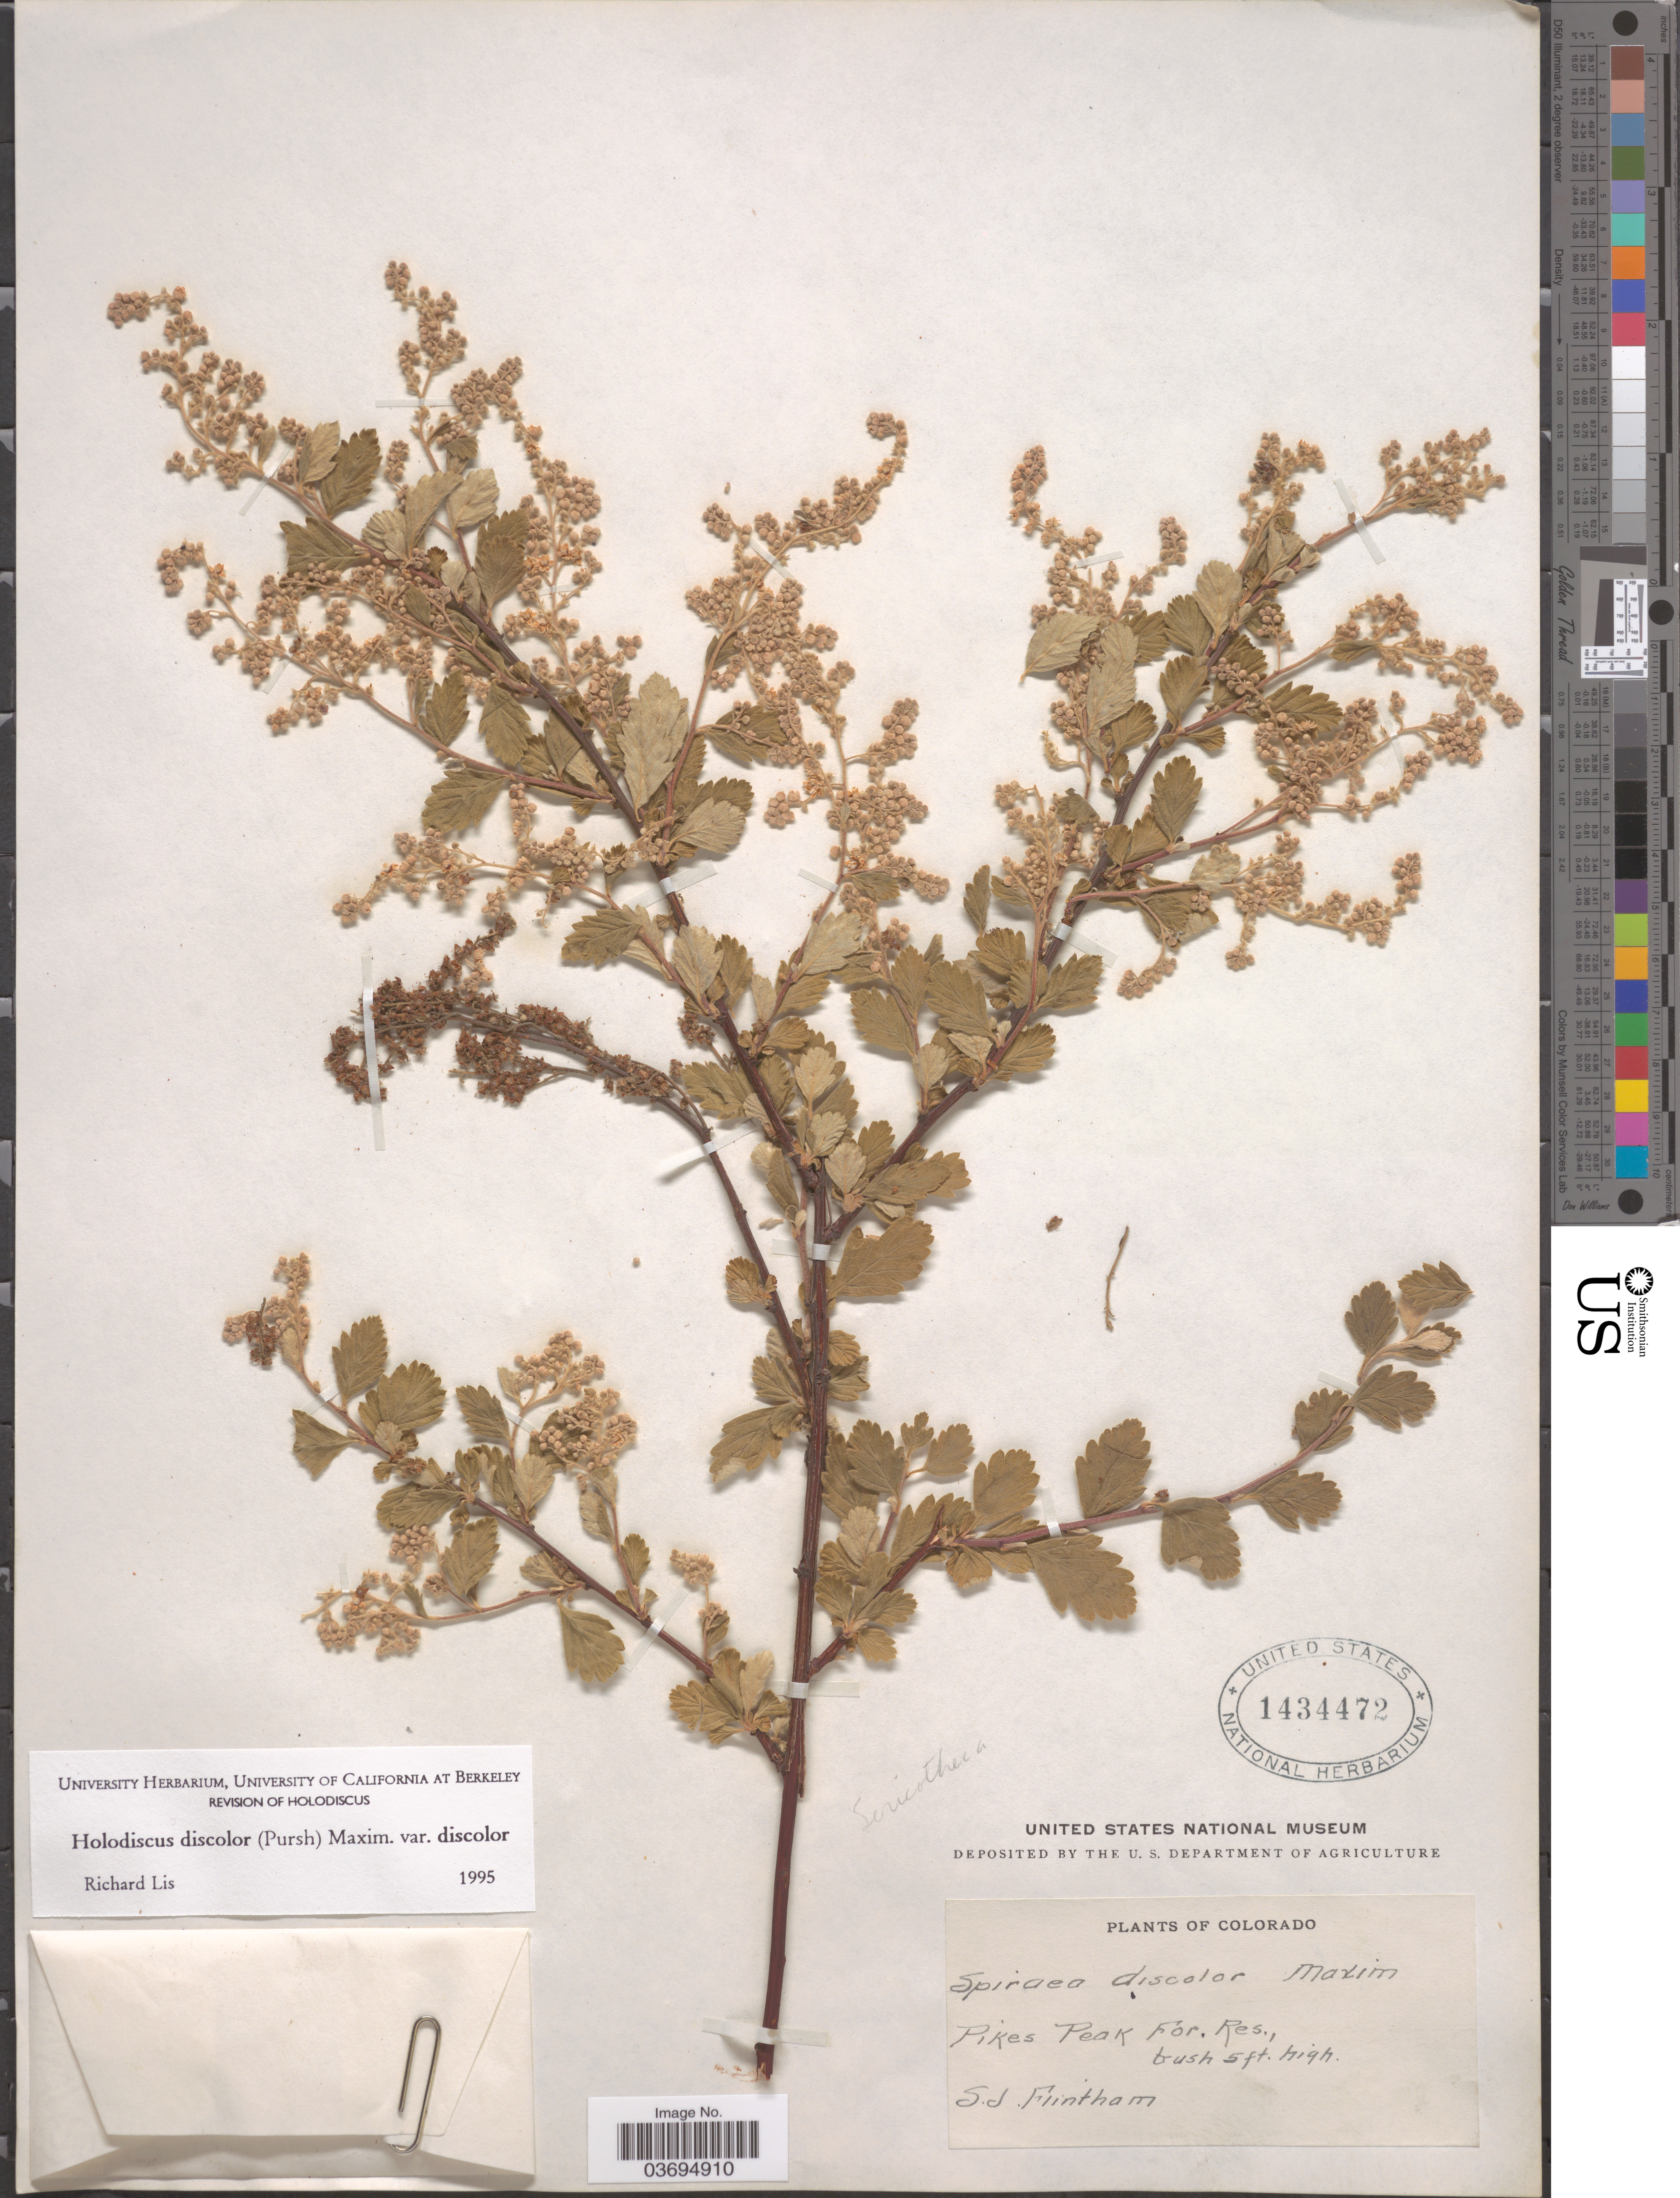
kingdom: Plantae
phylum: Tracheophyta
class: Magnoliopsida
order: Rosales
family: Rosaceae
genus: Holodiscus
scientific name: Holodiscus discolor var. discolor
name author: (Pursh) Maxim.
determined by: Lis, R.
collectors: S. Flintham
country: United States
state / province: Colorado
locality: Pikes Peak For. Res.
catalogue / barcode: US 1434472